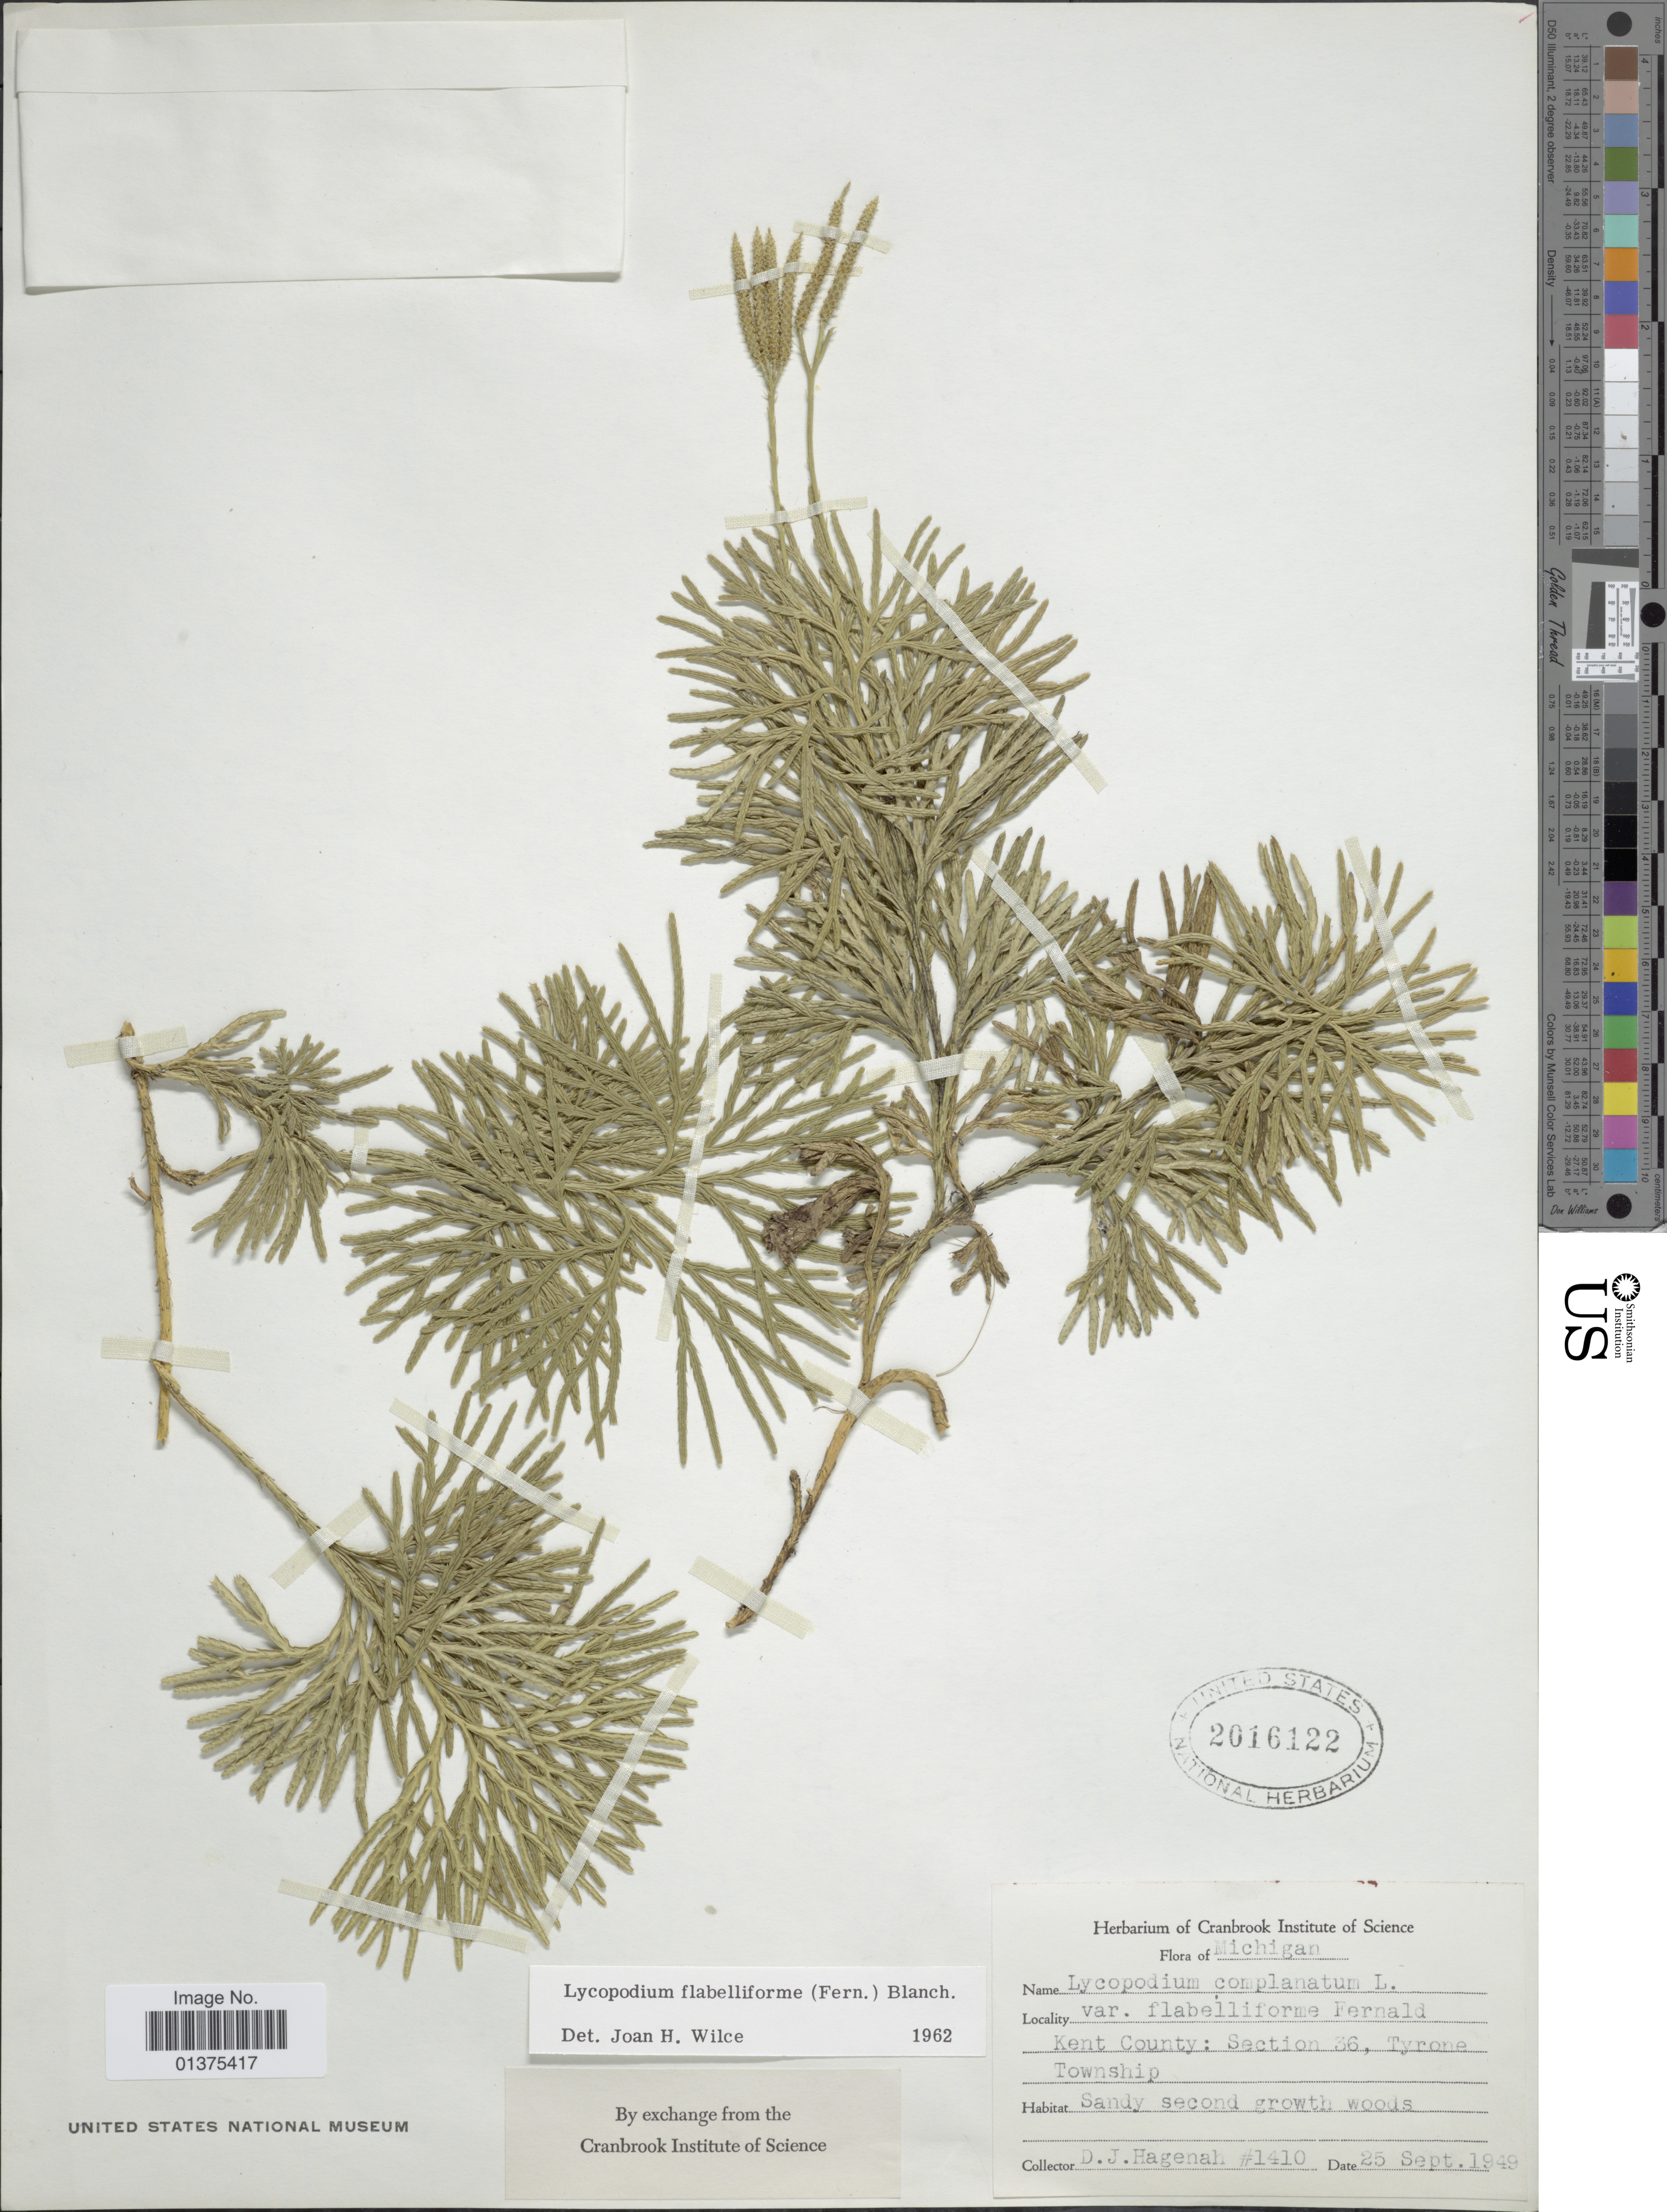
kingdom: Plantae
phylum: Tracheophyta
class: Lycopodiopsida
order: Lycopodiales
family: Lycopodiaceae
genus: Diphasiastrum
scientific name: Diphasiastrum digitatum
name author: (Dill. ex A. Braun) Holub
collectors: D. Hagenah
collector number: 1410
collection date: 1949-09-25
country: United States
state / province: Michigan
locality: Kent County: Section 36, Tyrone Township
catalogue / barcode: US 2016122